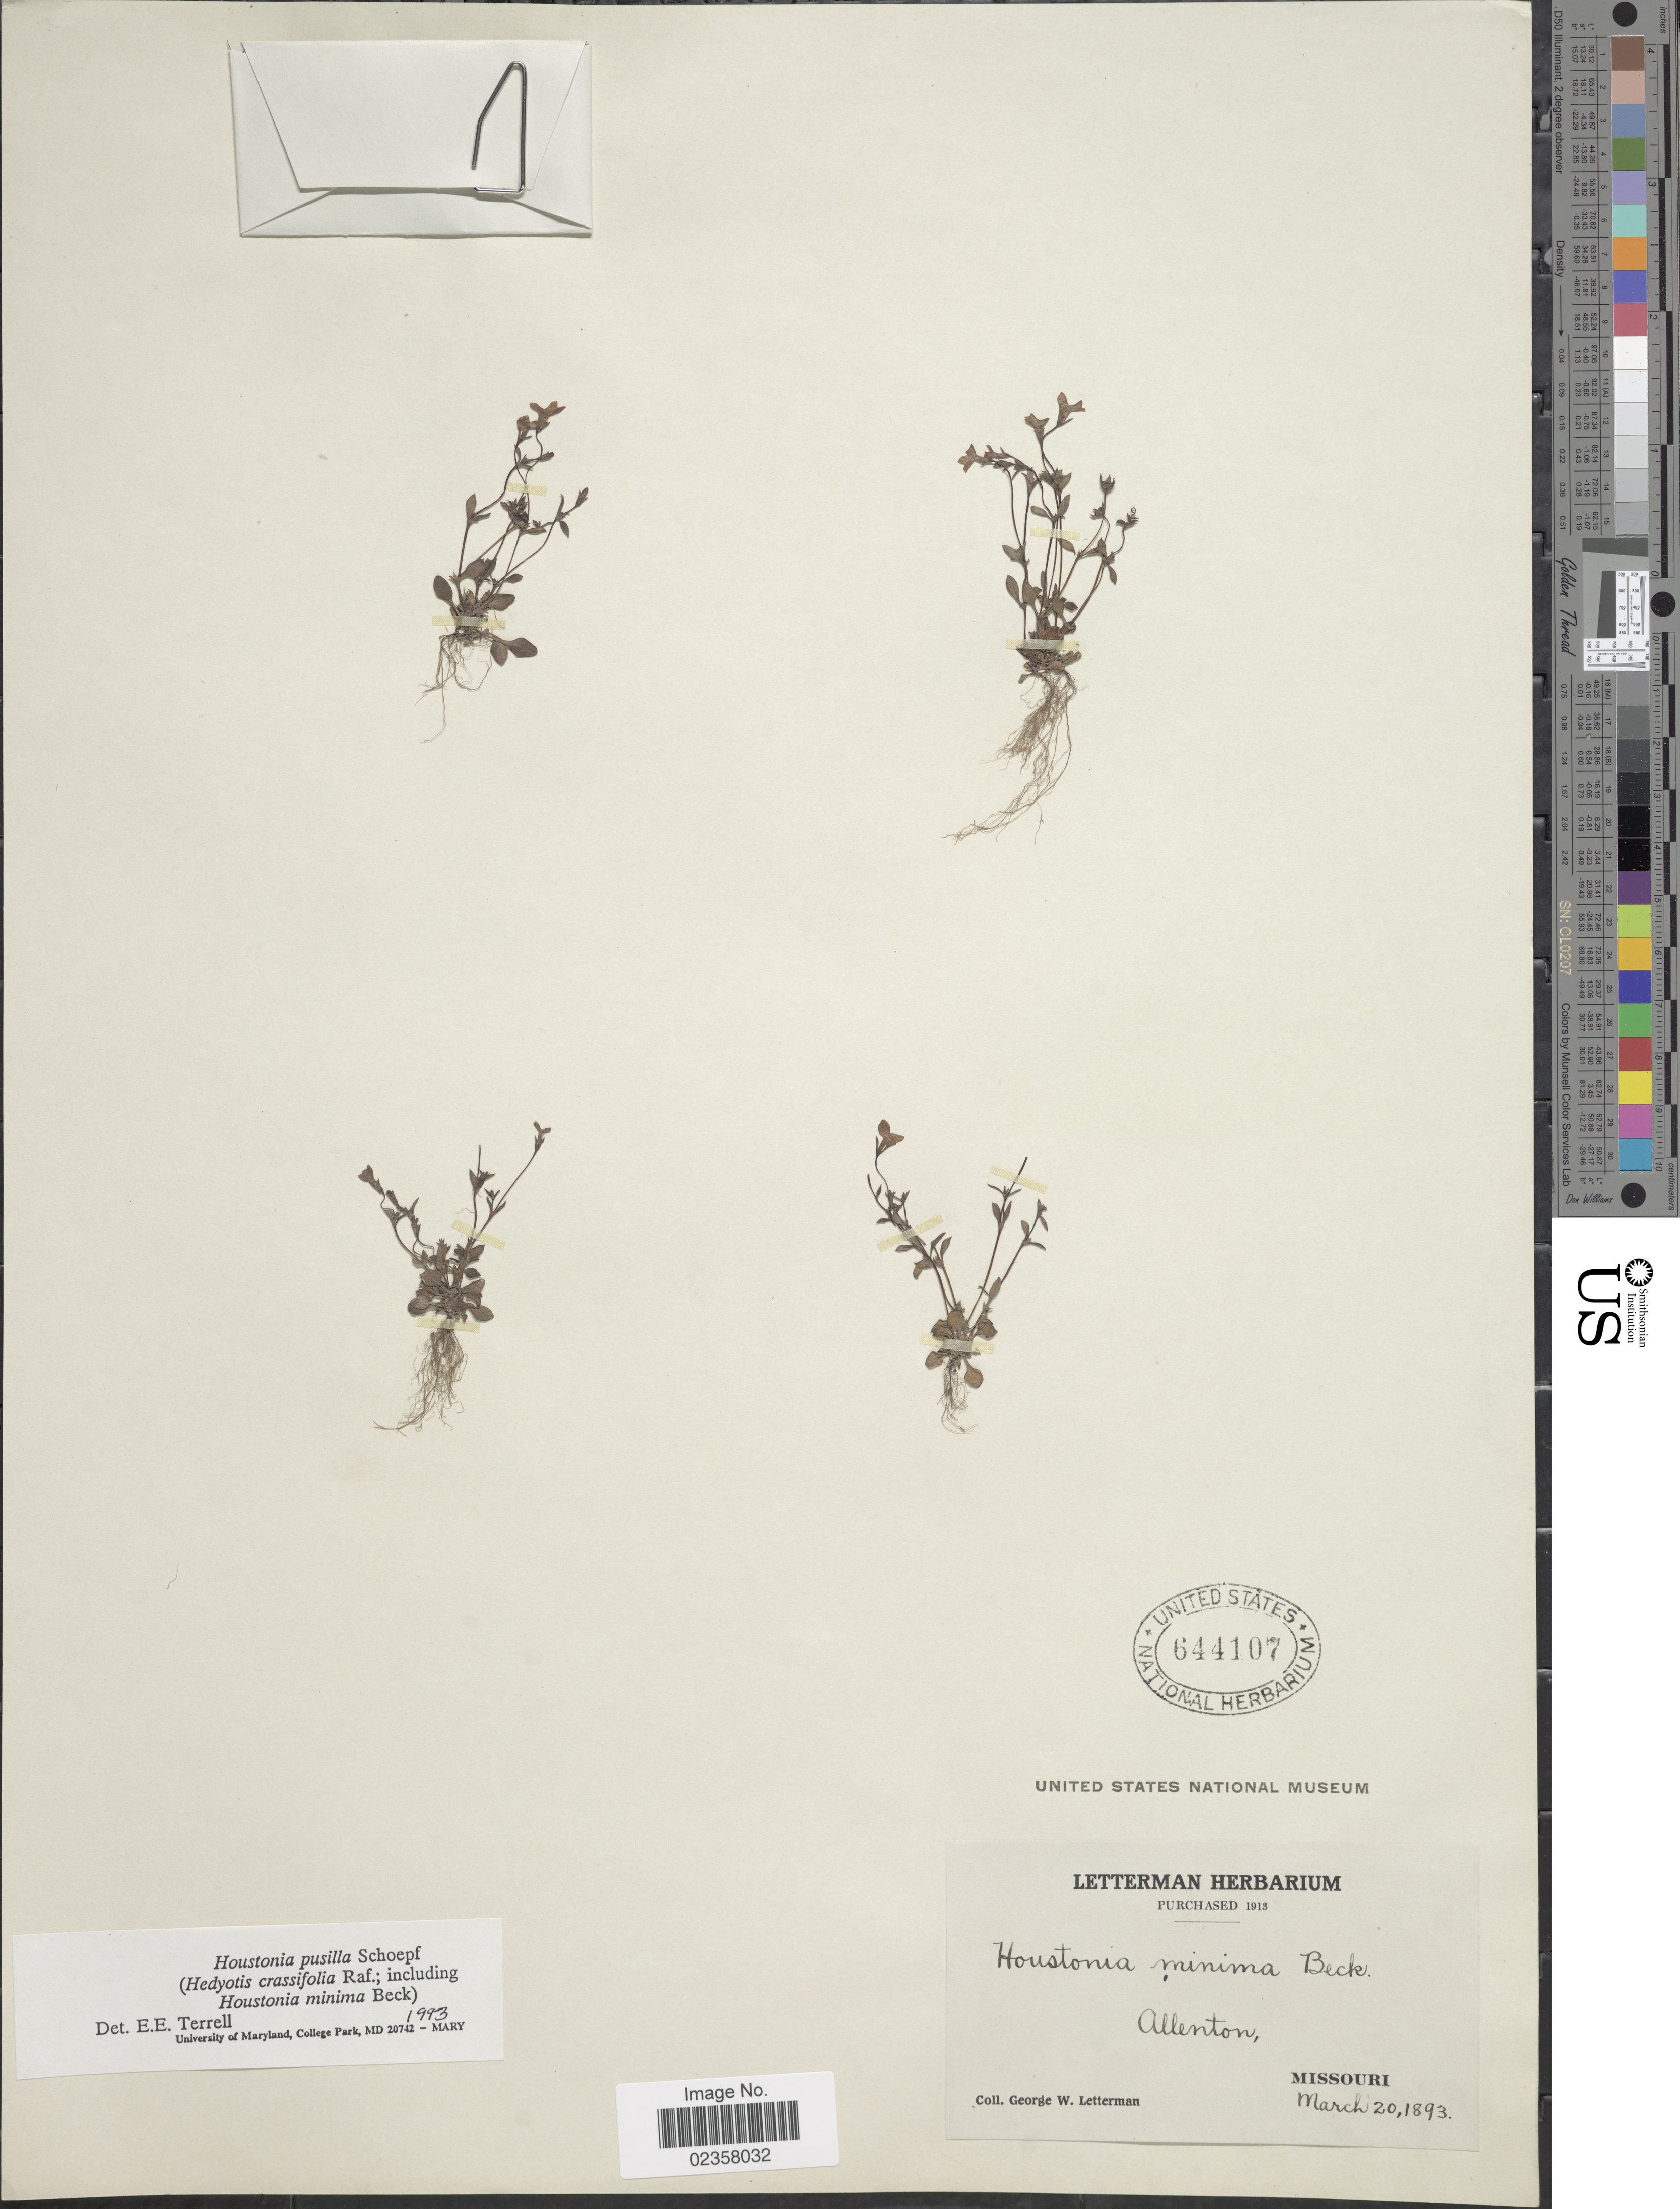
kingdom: Plantae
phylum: Tracheophyta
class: Magnoliopsida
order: Gentianales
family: Rubiaceae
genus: Houstonia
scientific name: Houstonia pusilla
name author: Schoepf.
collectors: G. W. Letterman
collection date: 1893-03-20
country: United States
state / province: Missouri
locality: Allenton, Missouri.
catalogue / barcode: US 644107